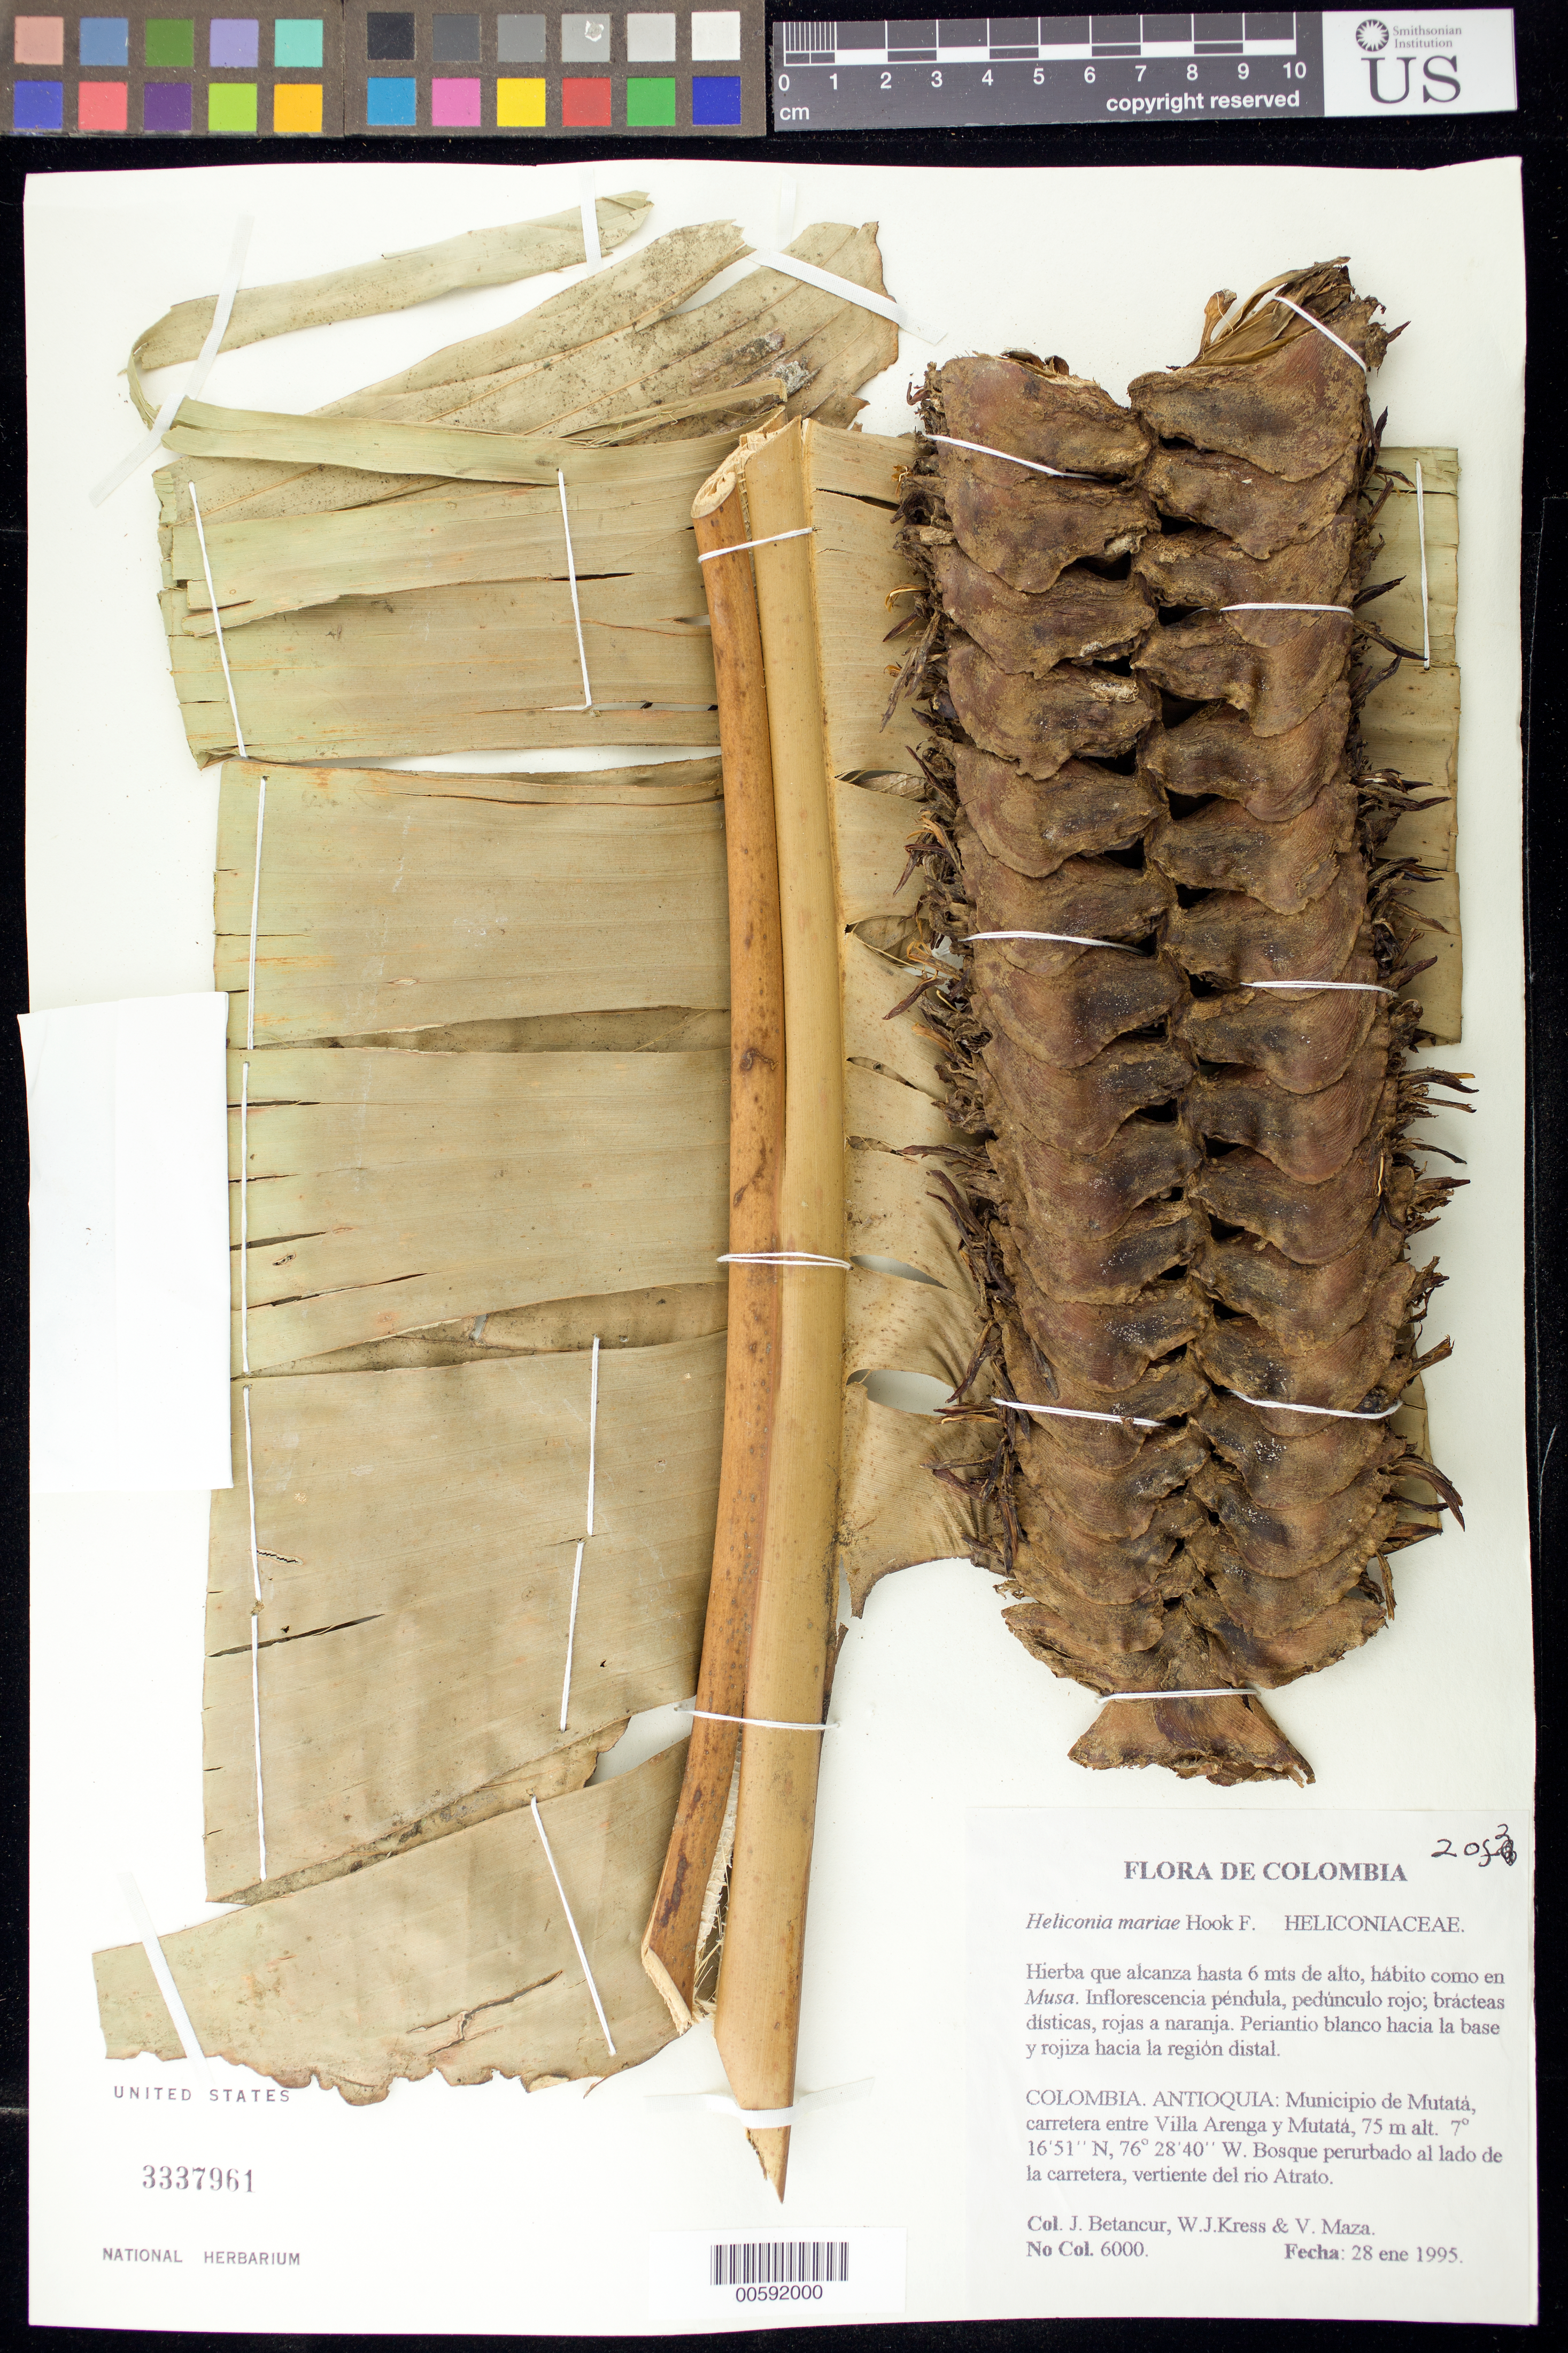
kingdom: Plantae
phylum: Tracheophyta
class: Liliopsida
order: Zingiberales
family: Heliconiaceae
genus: Heliconia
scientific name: Heliconia mariae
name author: Hook. f.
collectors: J. C. Betancur, W. J. Kress & V. Maza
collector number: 6000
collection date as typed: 28 Jan 1995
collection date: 1995-01-28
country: Colombia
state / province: Antioquia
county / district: Mutata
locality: Road between Villa Areaga and Mutata.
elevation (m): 50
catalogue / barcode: US 3337961